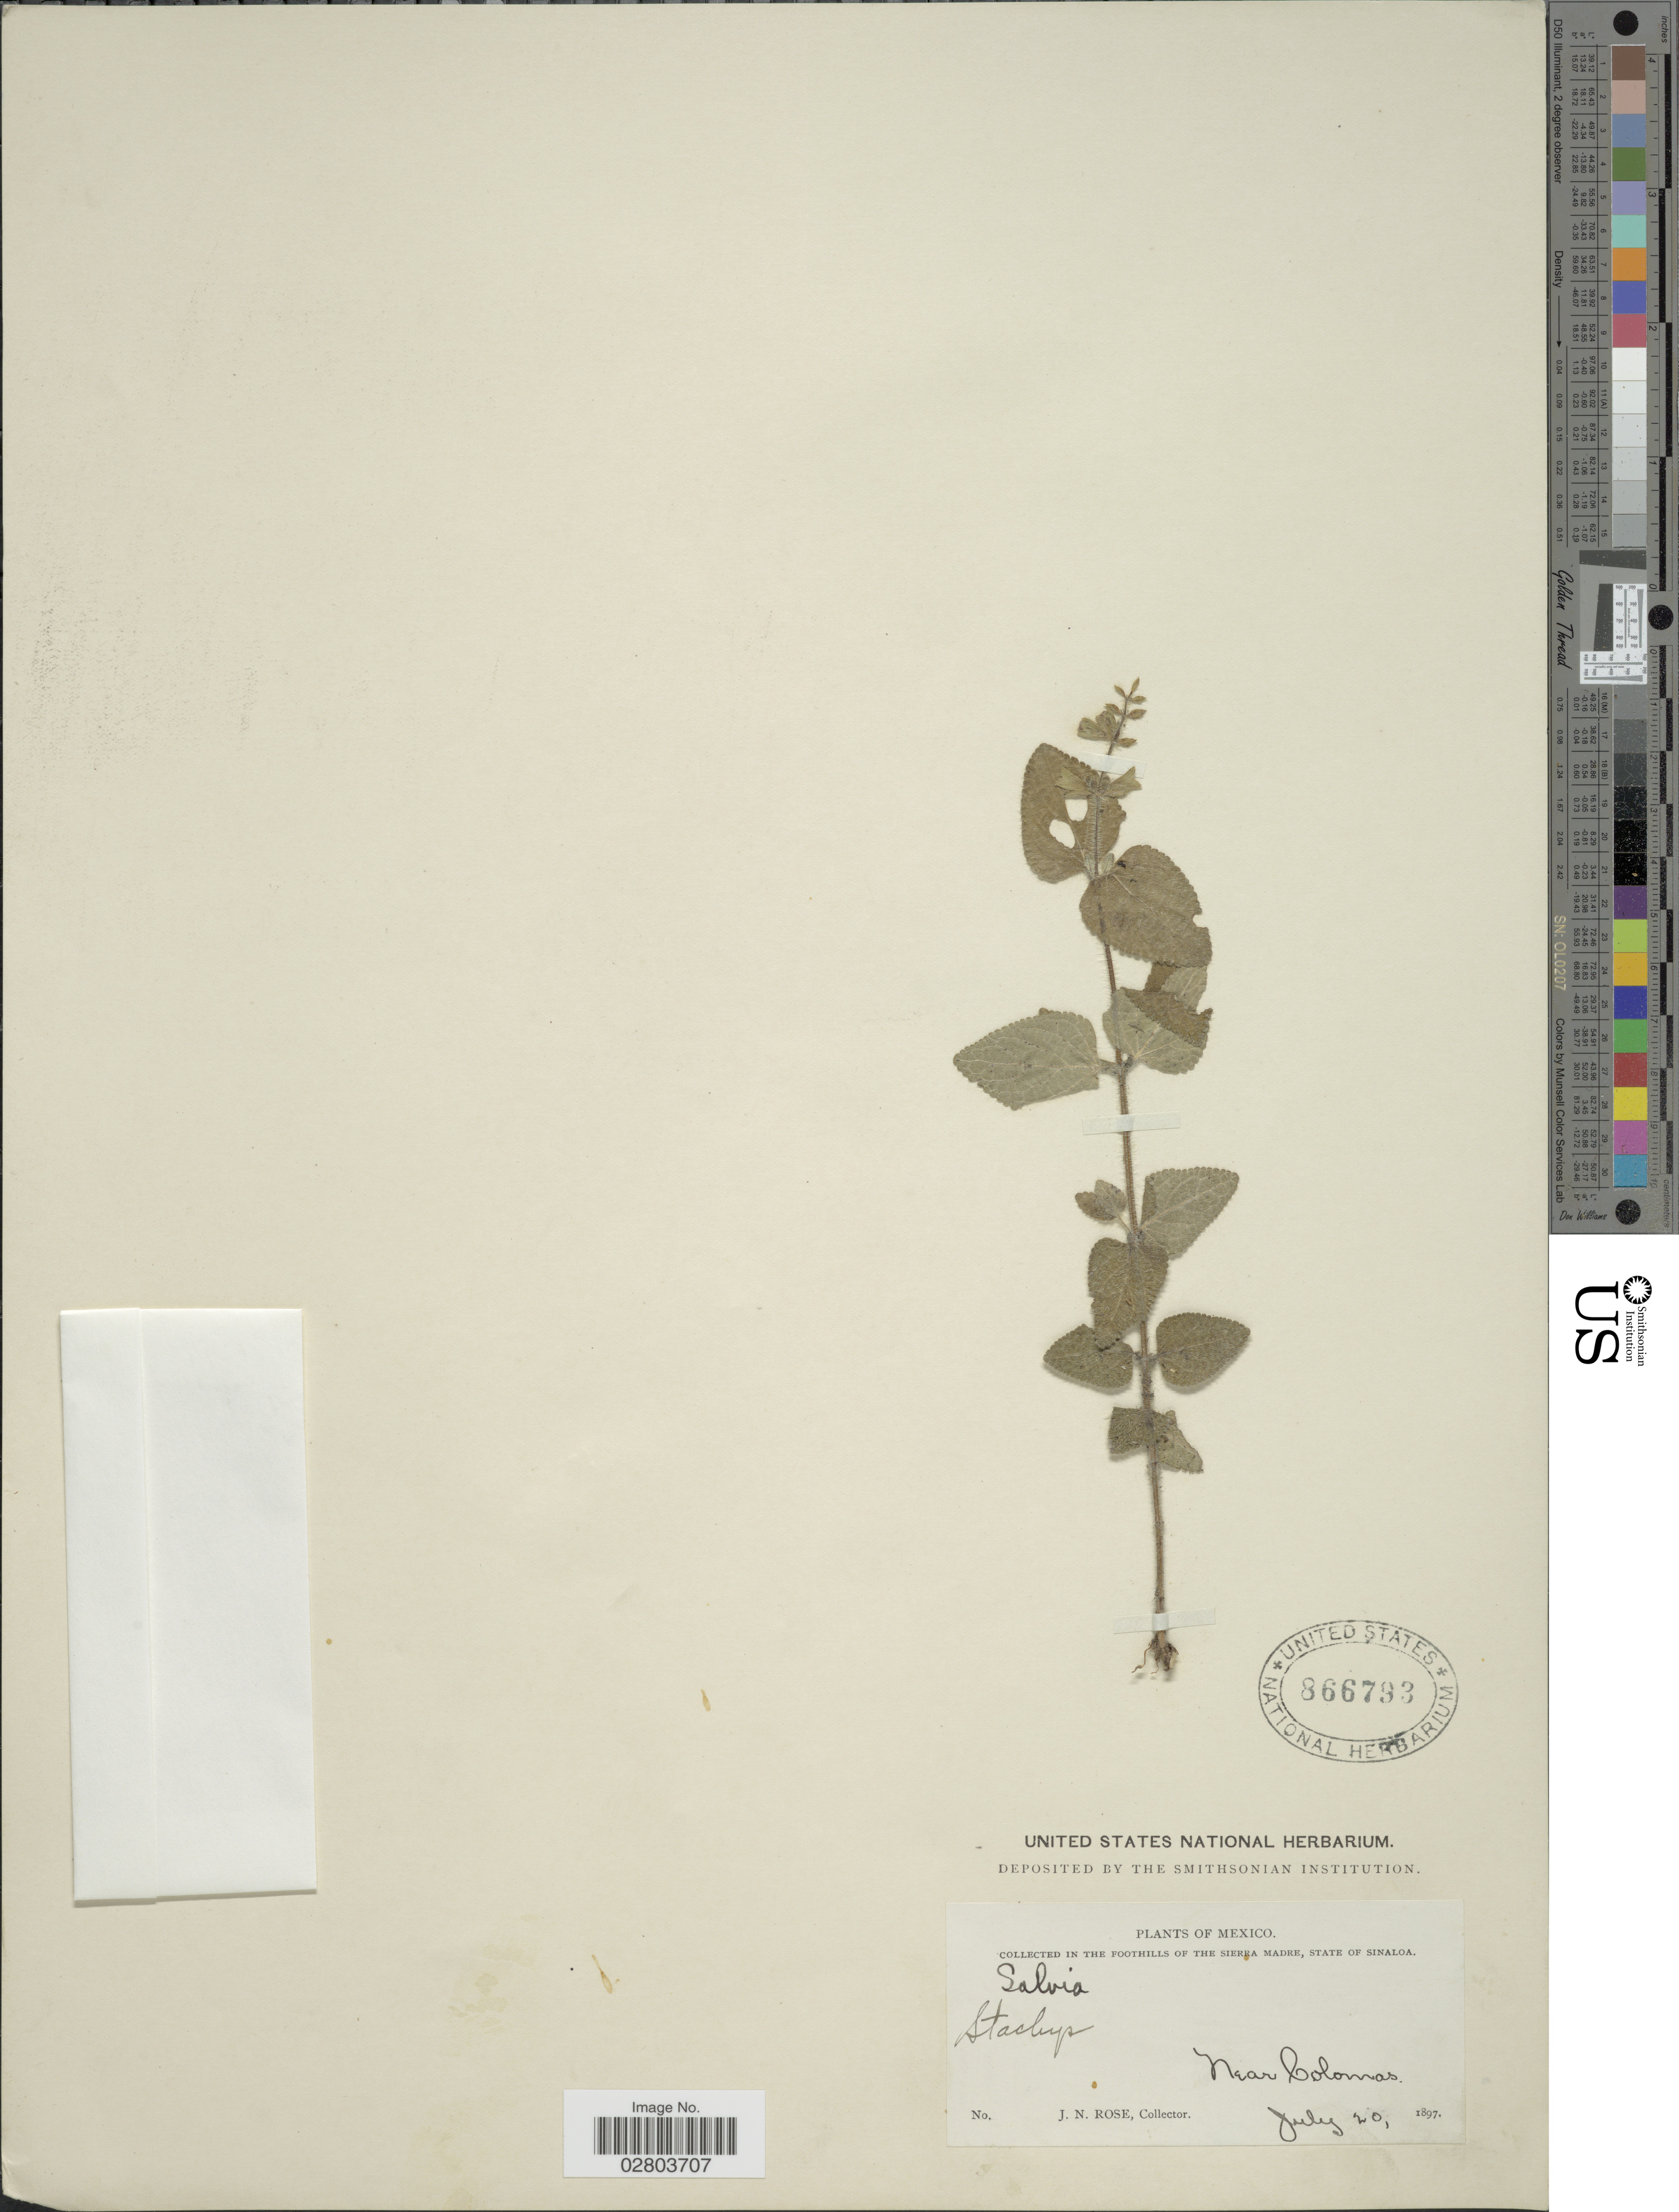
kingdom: Plantae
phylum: Tracheophyta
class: Magnoliopsida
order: Lamiales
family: Lamiaceae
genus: Salvia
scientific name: Salvia sp.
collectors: J. N. Rose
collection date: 1897-07-20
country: Mexico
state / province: Sinaloa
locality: In the Foothills of the Sierra Madre, State of Sinaloa. Near Colomas.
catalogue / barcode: US 866793